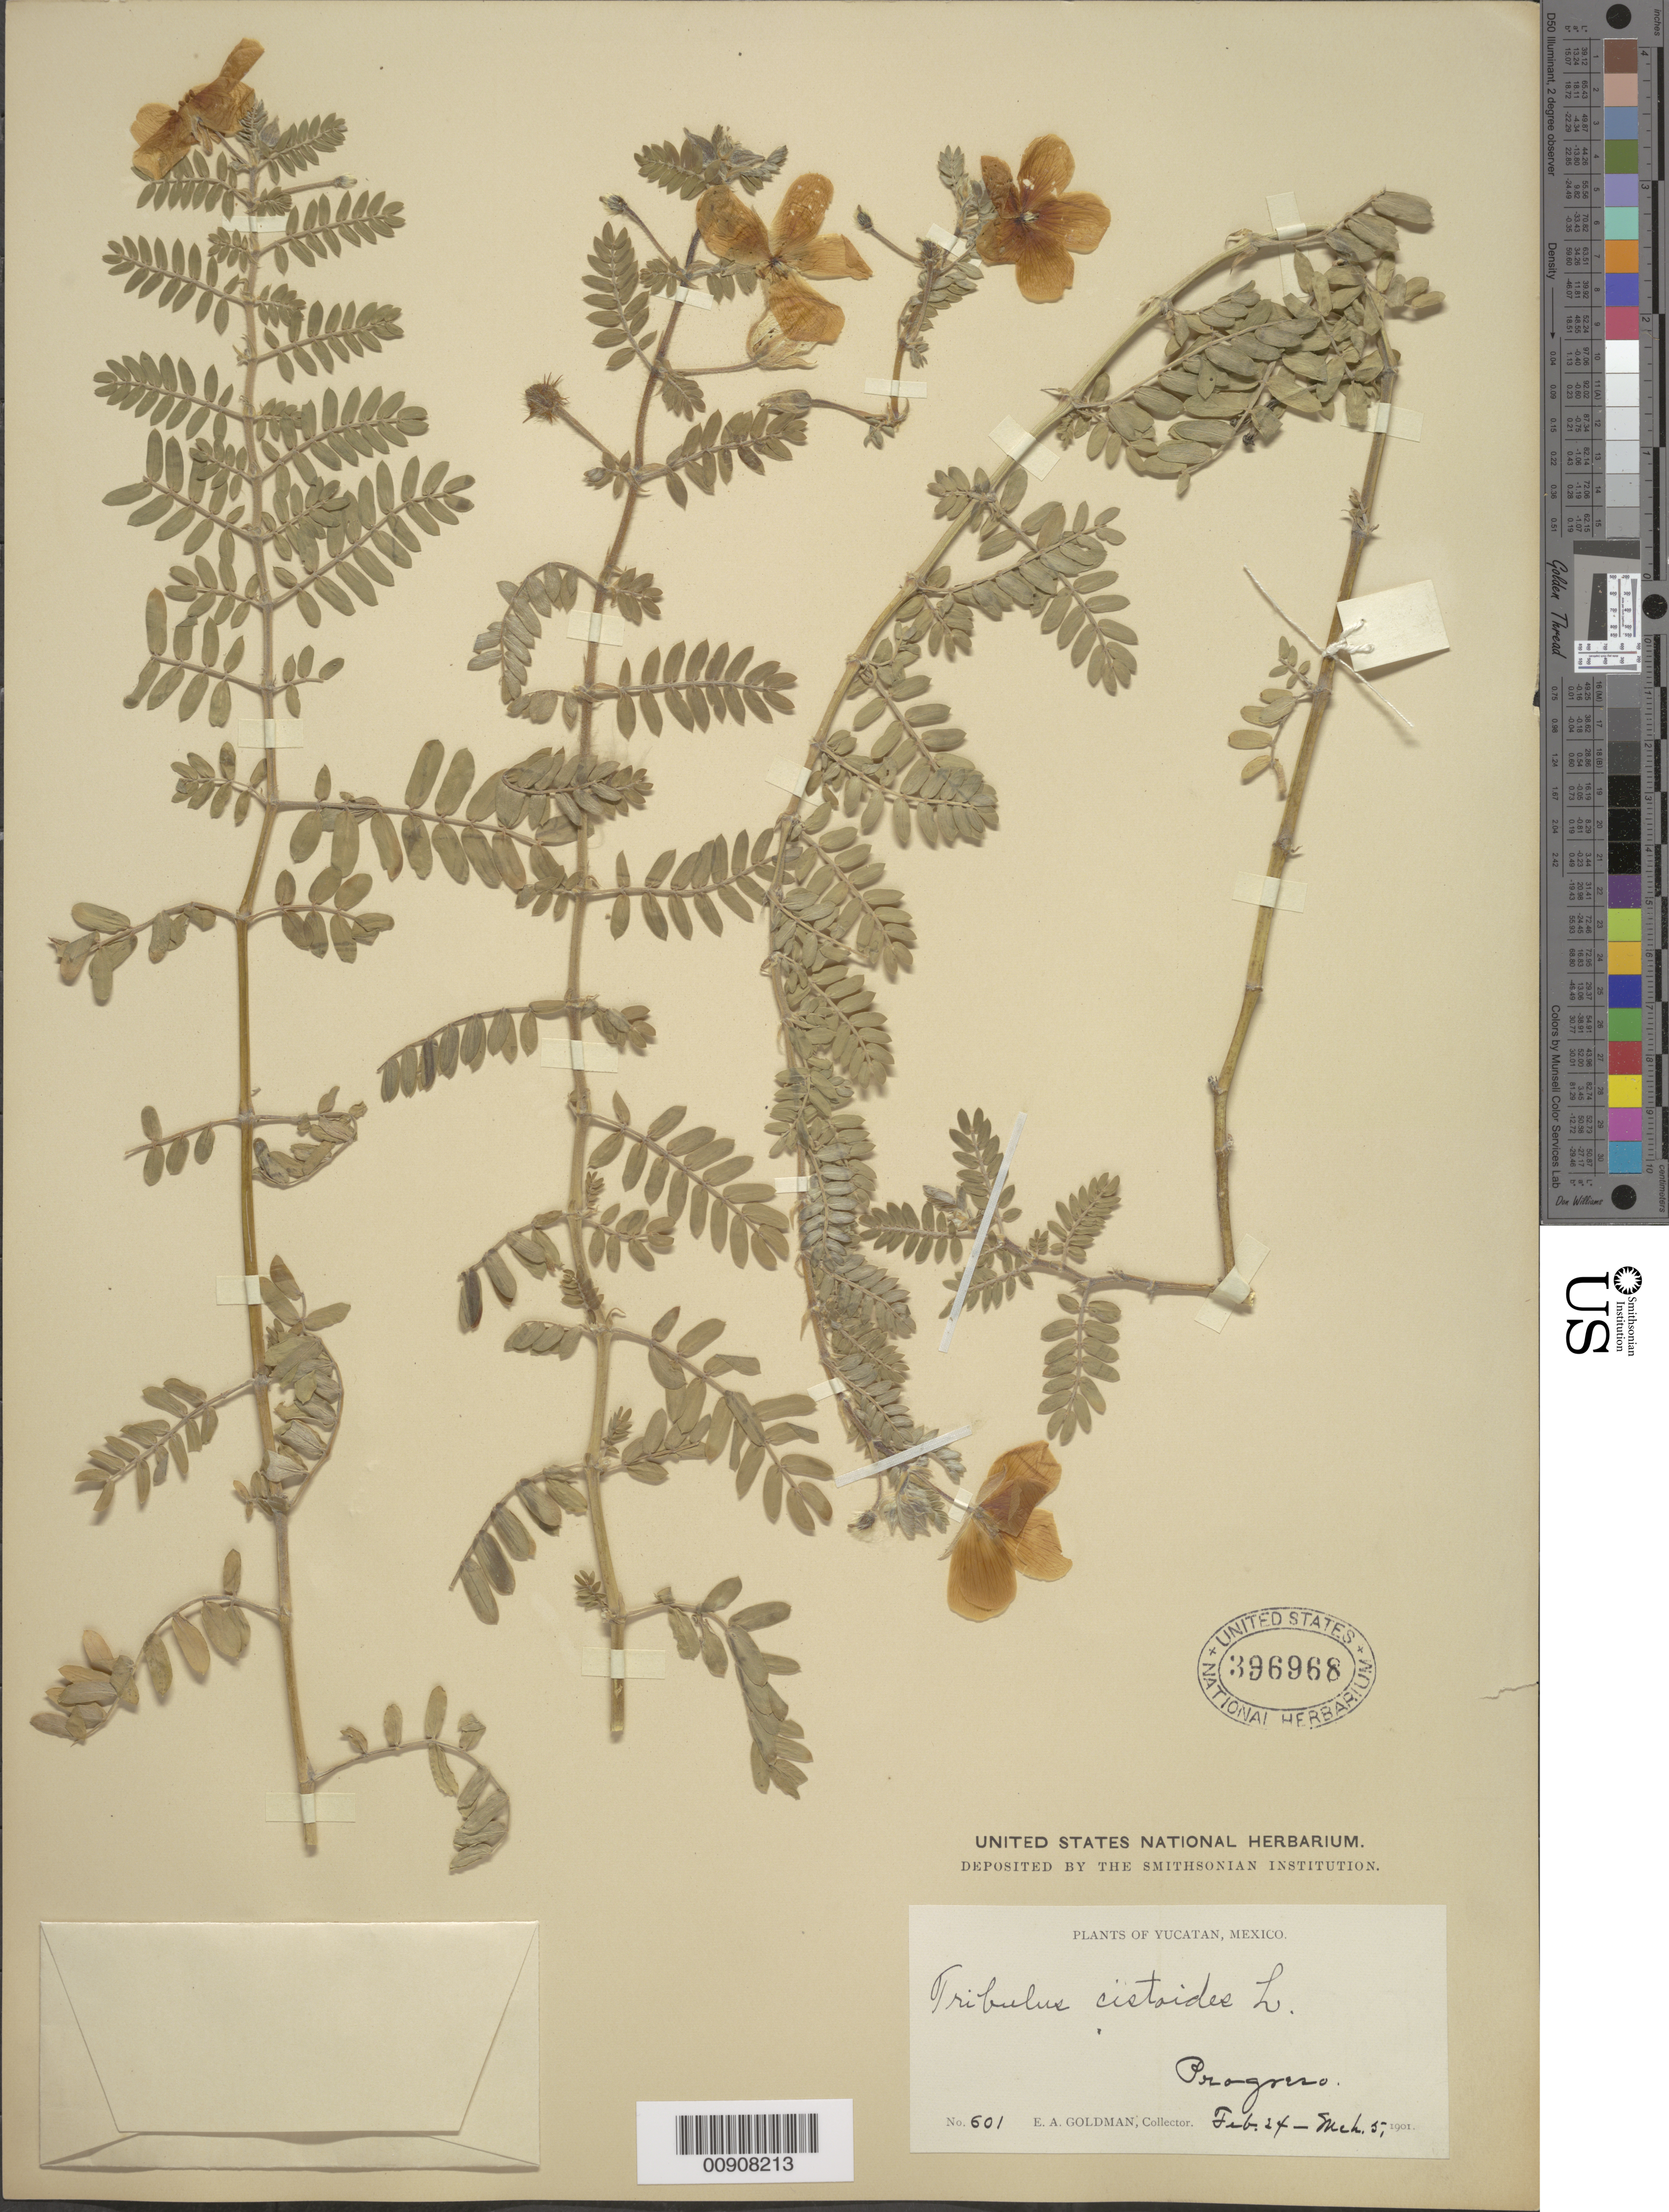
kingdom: Plantae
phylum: Tracheophyta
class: Magnoliopsida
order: Zygophyllales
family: Zygophyllaceae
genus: Tribulus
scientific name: Tribulus cistoides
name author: L.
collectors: E. A. Goldman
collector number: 601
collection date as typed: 24 Feb 1901 to 05 Mar 1901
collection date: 1901-02-24/1901-03-05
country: Mexico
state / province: Yucatán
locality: Progreso, Yucatán.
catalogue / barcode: US 396968